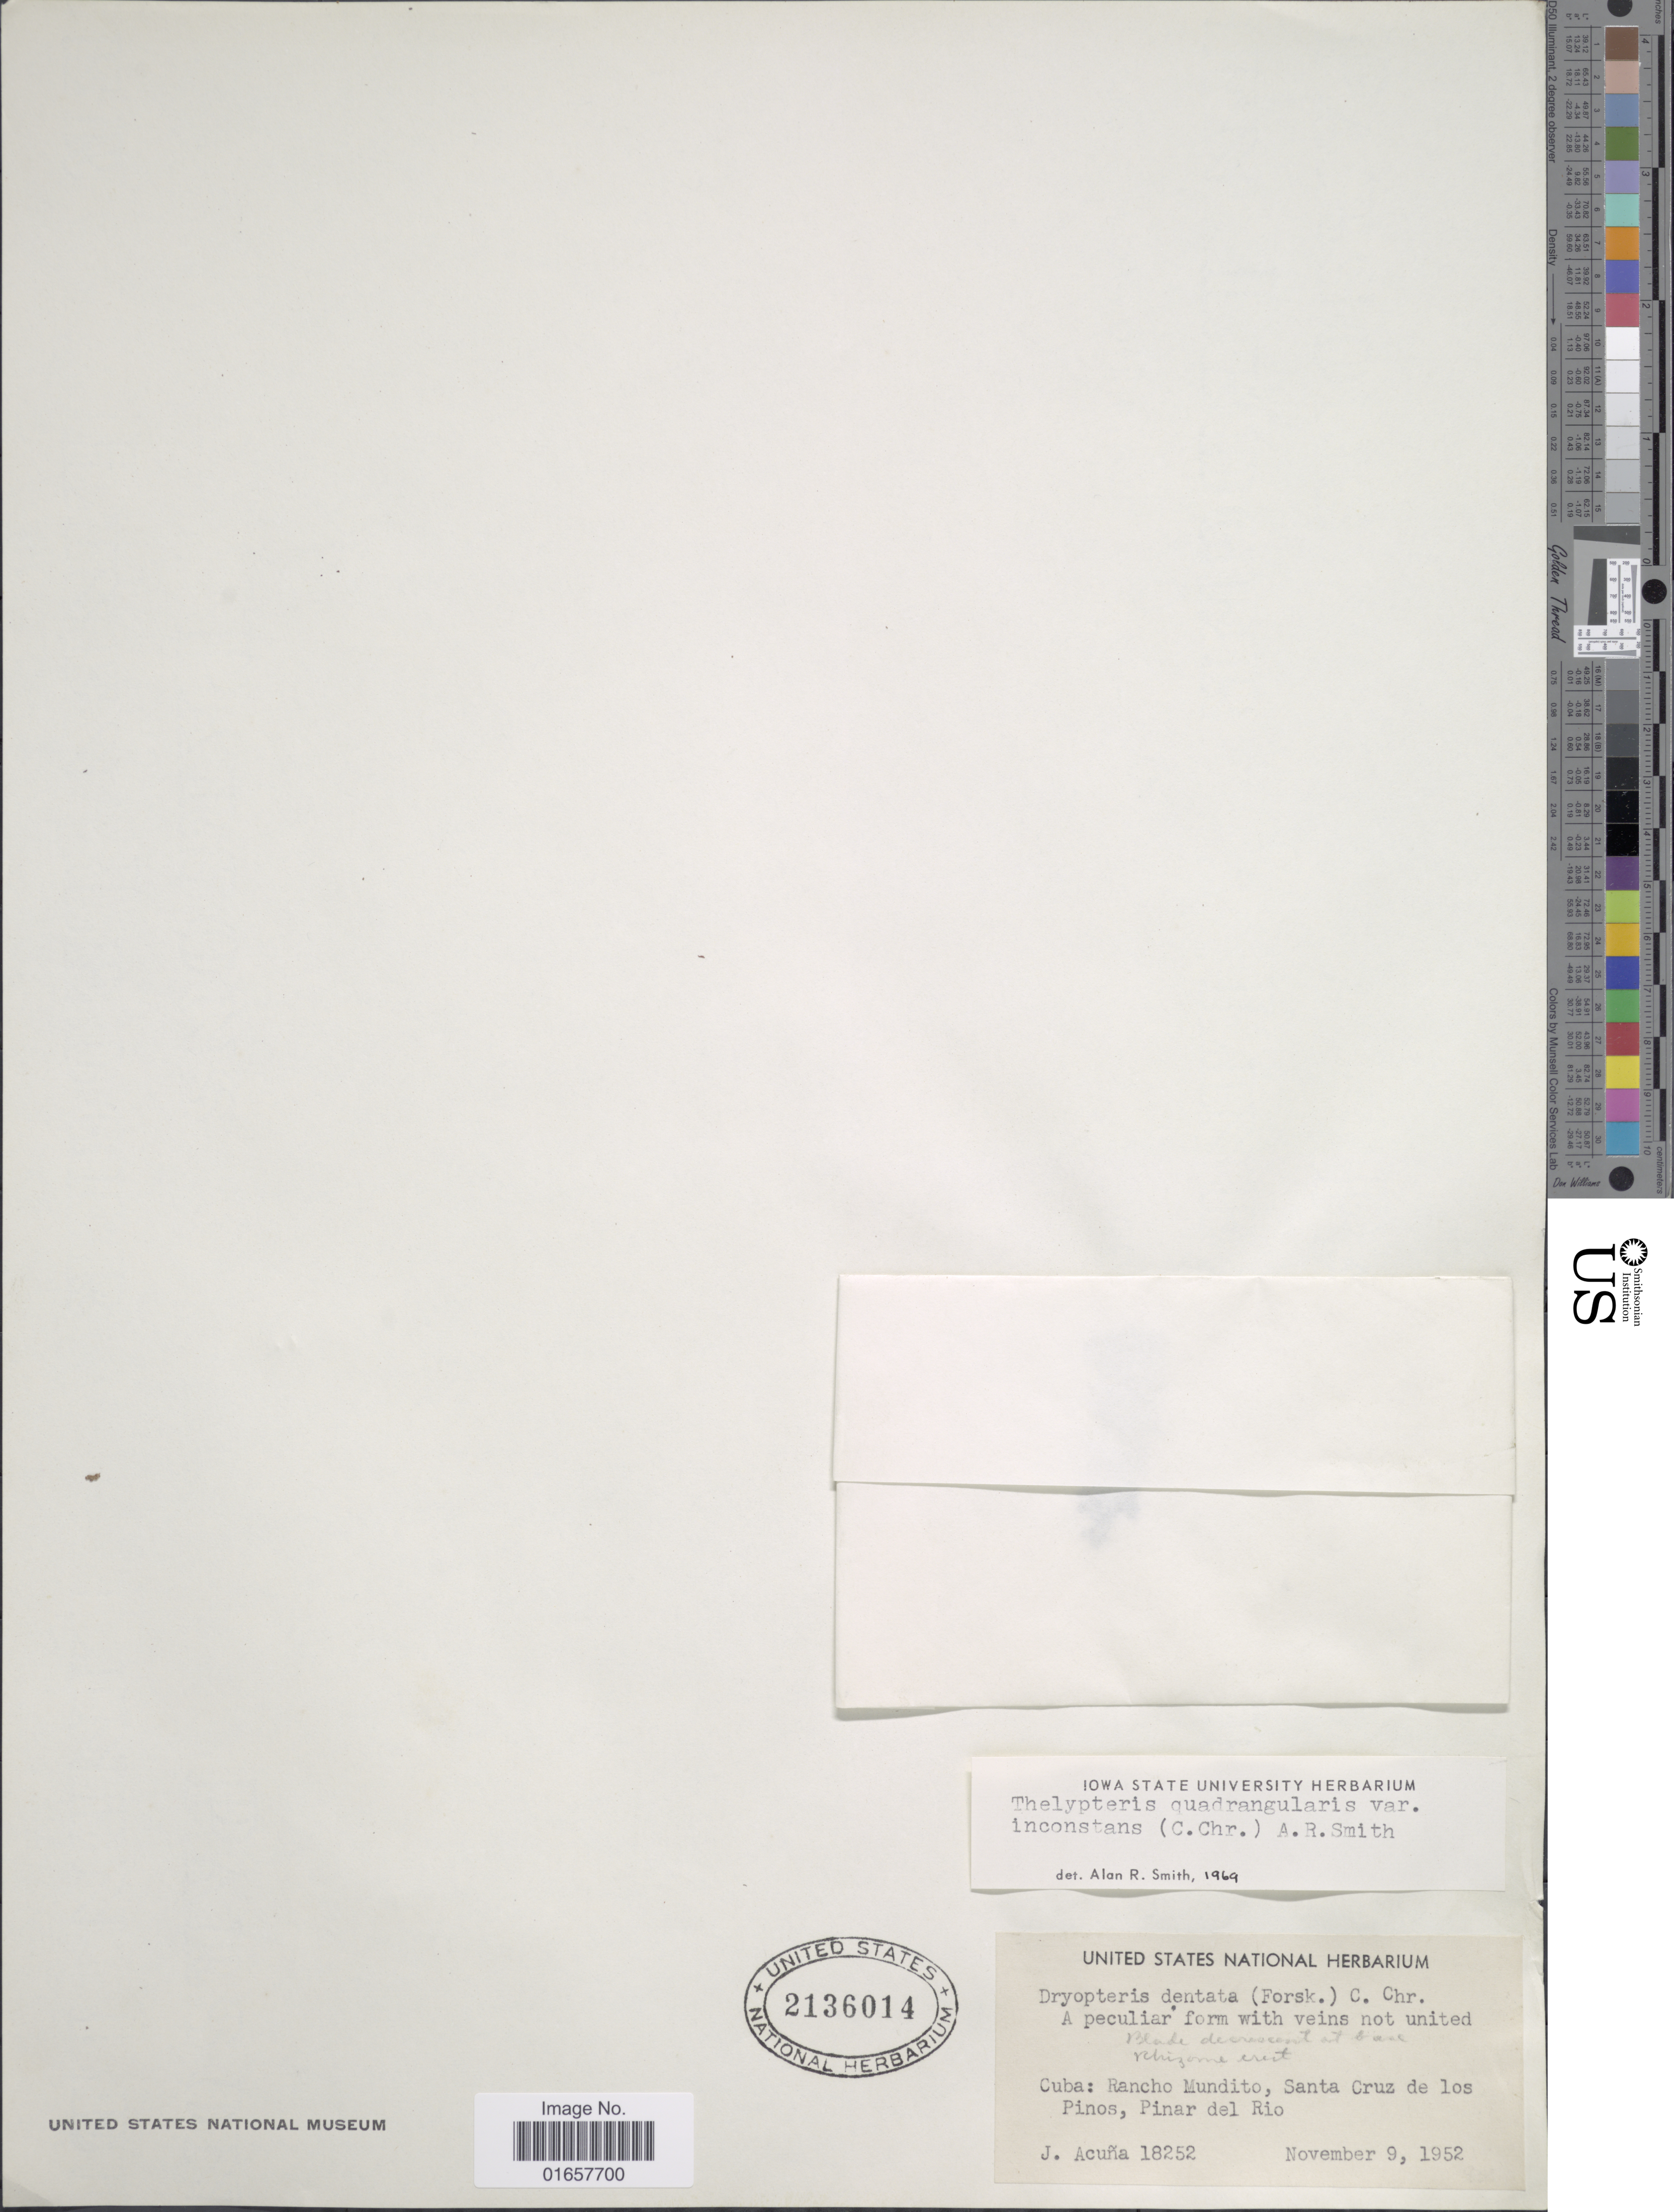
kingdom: Plantae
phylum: Tracheophyta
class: Polypodiopsida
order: Polypodiales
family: Thelypteridaceae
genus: Christella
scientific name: Christella hispidula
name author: (Decne.) Holttum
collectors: J. Acuña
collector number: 18252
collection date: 1952-11-09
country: Cuba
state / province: Pinar del Río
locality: Cuba: Rancho Mundito, Santa Cruz de Los Pinos.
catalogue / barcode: US 2136014